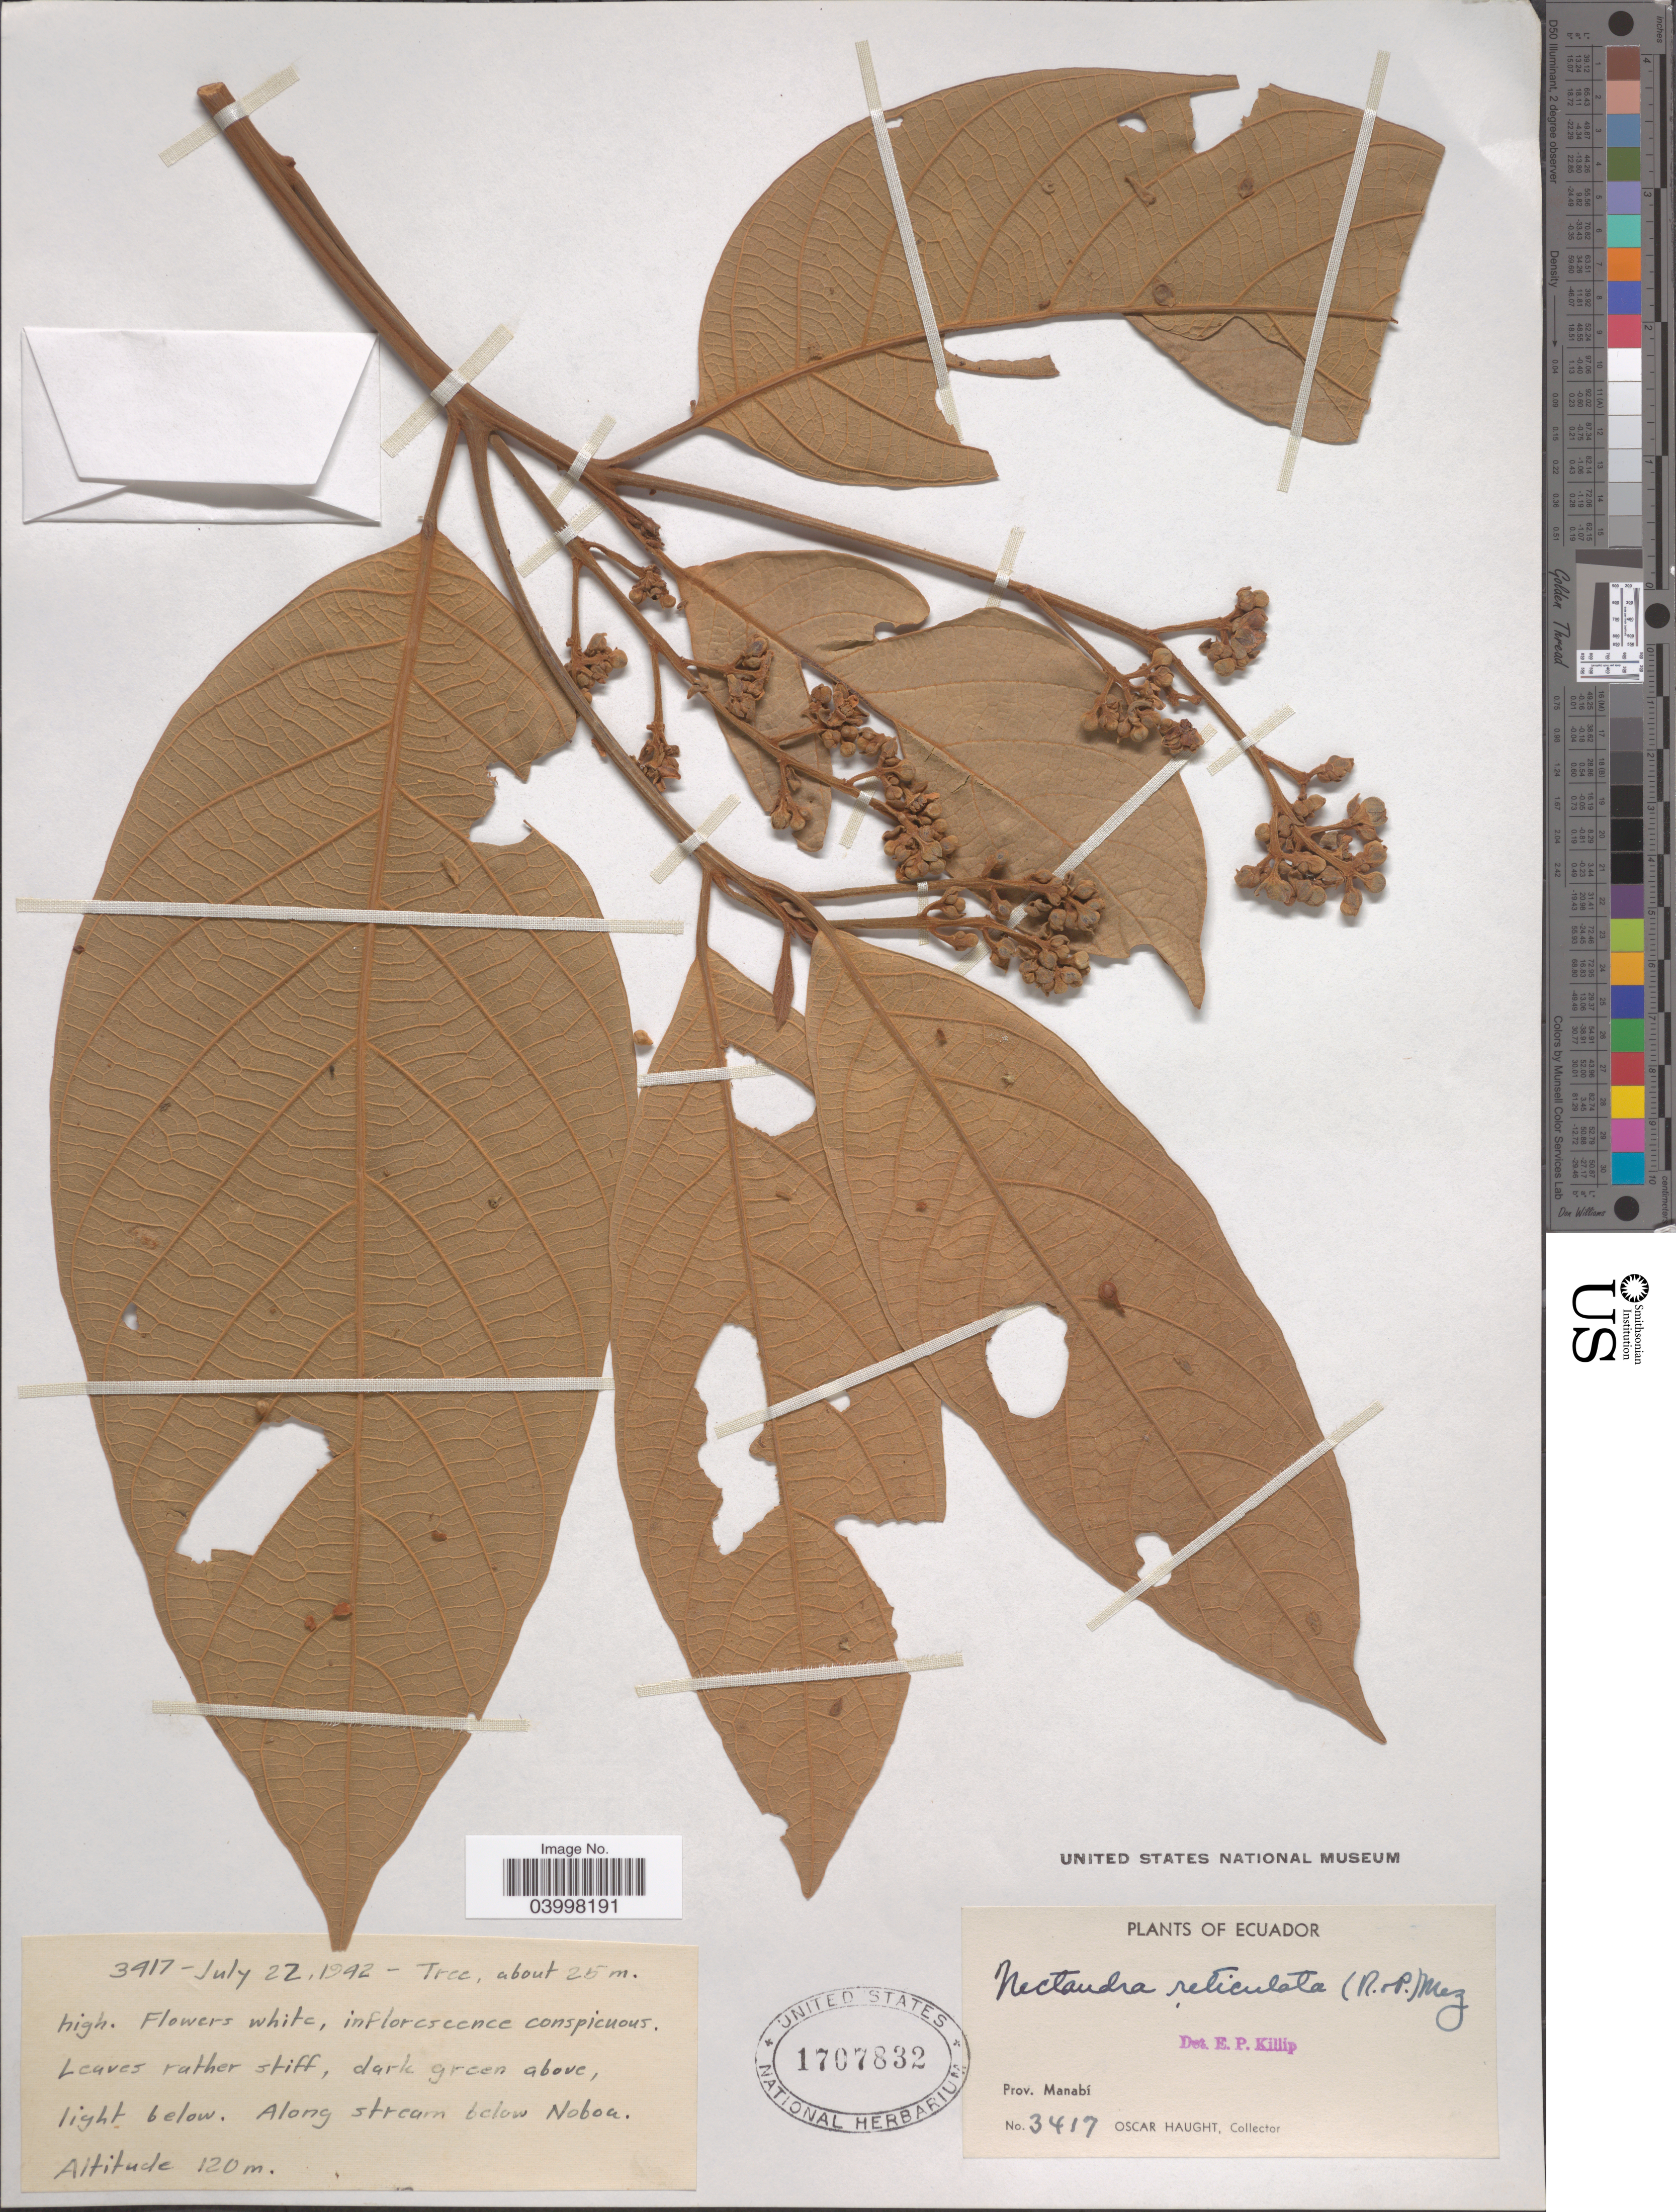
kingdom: Plantae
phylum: Tracheophyta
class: Magnoliopsida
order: Laurales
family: Lauraceae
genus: Nectandra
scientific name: Nectandra reticulata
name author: (Ruiz & Pav.) Mez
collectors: O. L. Haught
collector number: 3417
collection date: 1942-07-22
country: Ecuador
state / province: Manabí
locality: Along stream below Noboa.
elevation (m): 120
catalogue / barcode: US 1707832